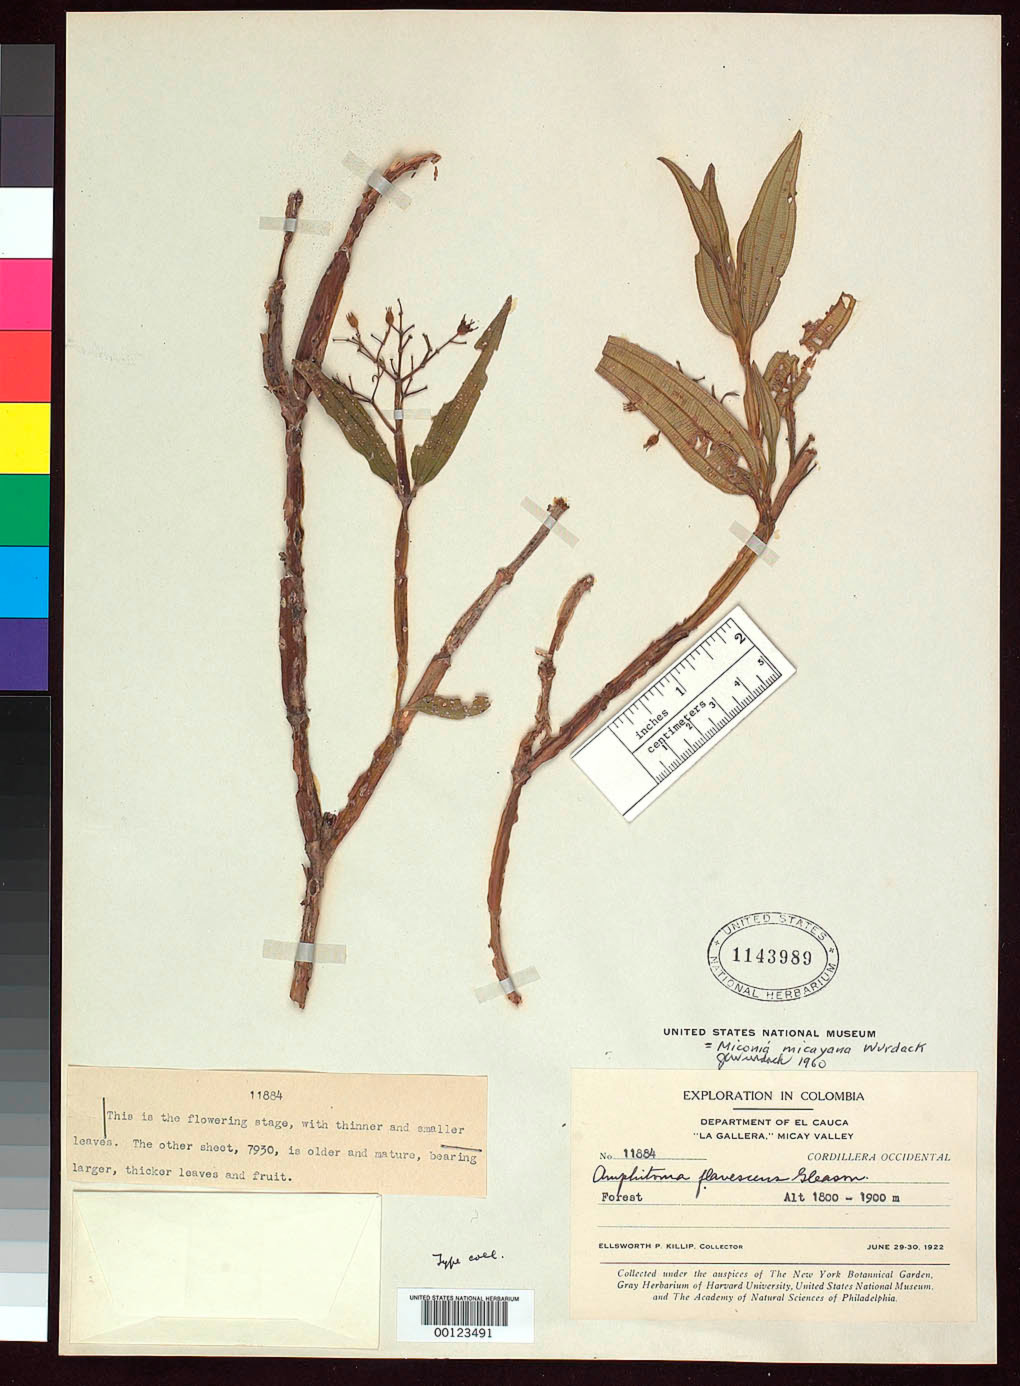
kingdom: Plantae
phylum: Tracheophyta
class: Magnoliopsida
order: Myrtales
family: Melastomataceae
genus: Amphitoma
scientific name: Amphitoma flavescens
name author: Gleason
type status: Isotype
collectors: E. P. Killip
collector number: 11884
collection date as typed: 22 Jun 1922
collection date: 1922-06-22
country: Colombia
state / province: Cauca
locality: La Gallera, Micay Valley.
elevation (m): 1800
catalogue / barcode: US 1143989